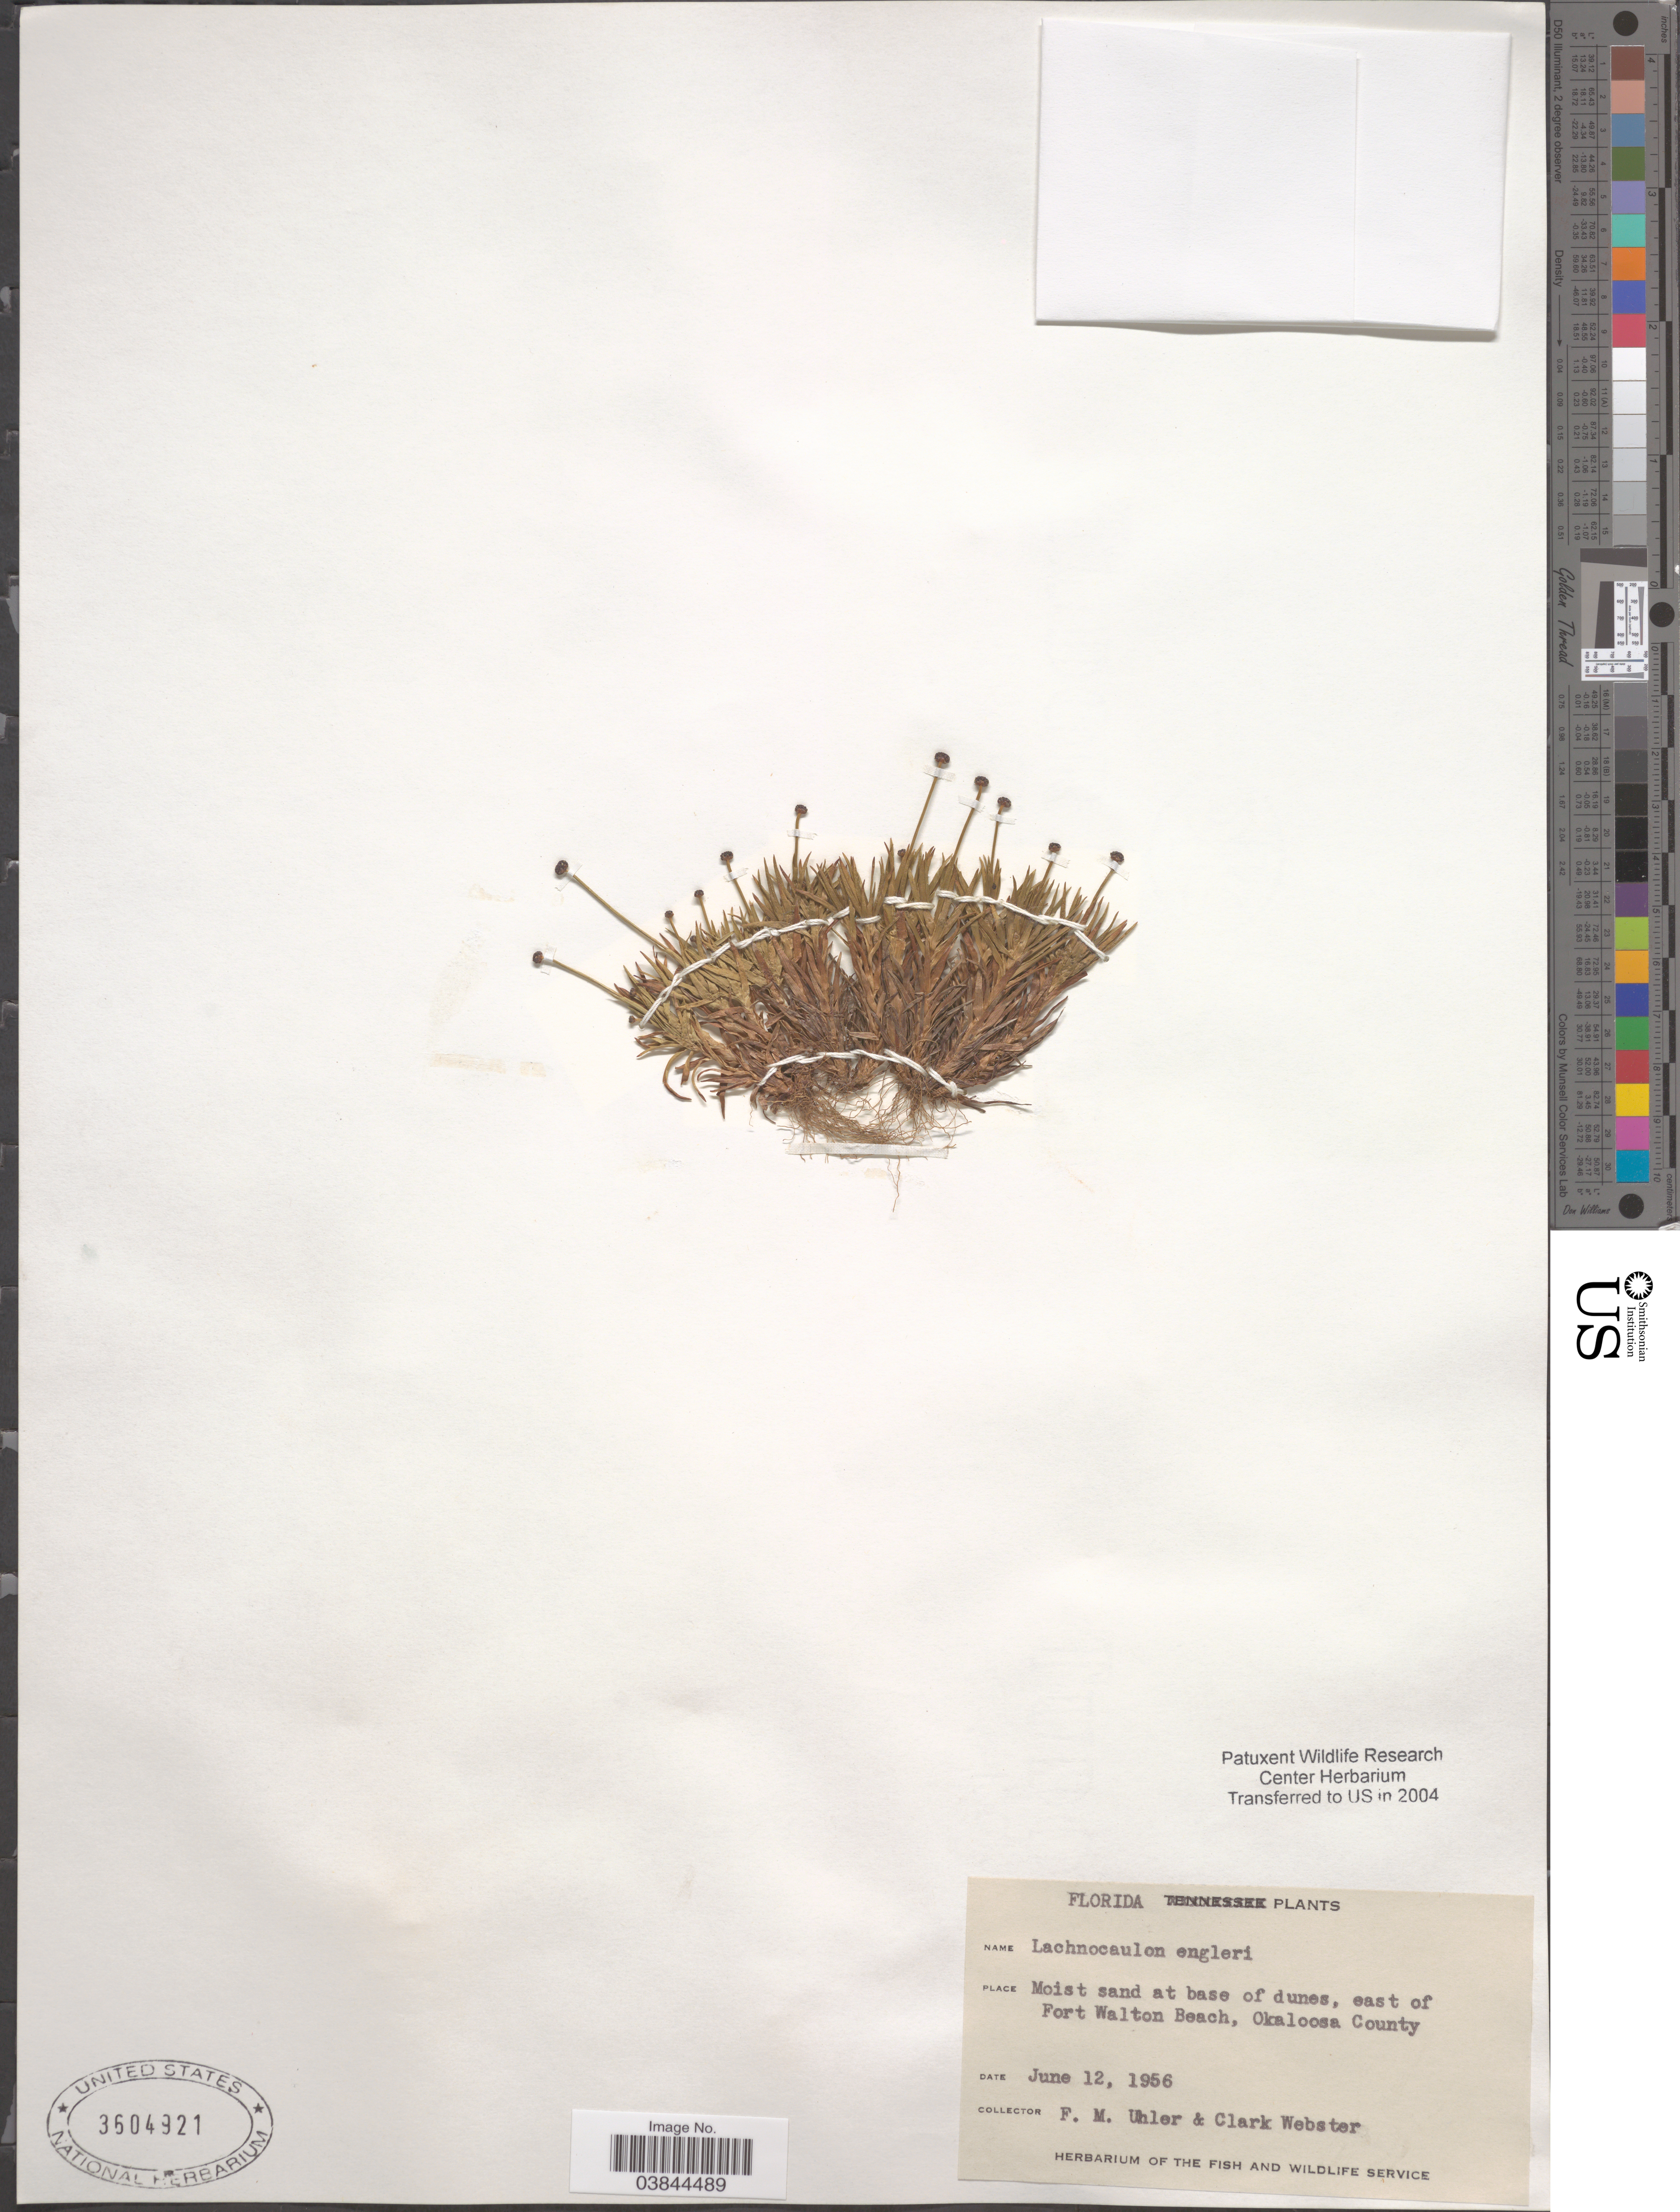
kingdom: Plantae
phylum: Tracheophyta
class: Liliopsida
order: Poales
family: Eriocaulaceae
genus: Lachnocaulon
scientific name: Lachnocaulon digynum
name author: Körn.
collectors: F. M. Uhler & C. Webster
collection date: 1956-06-12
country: United States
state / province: Florida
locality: East of Fort Walton Beach, Okaloosa County.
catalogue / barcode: US 3604921